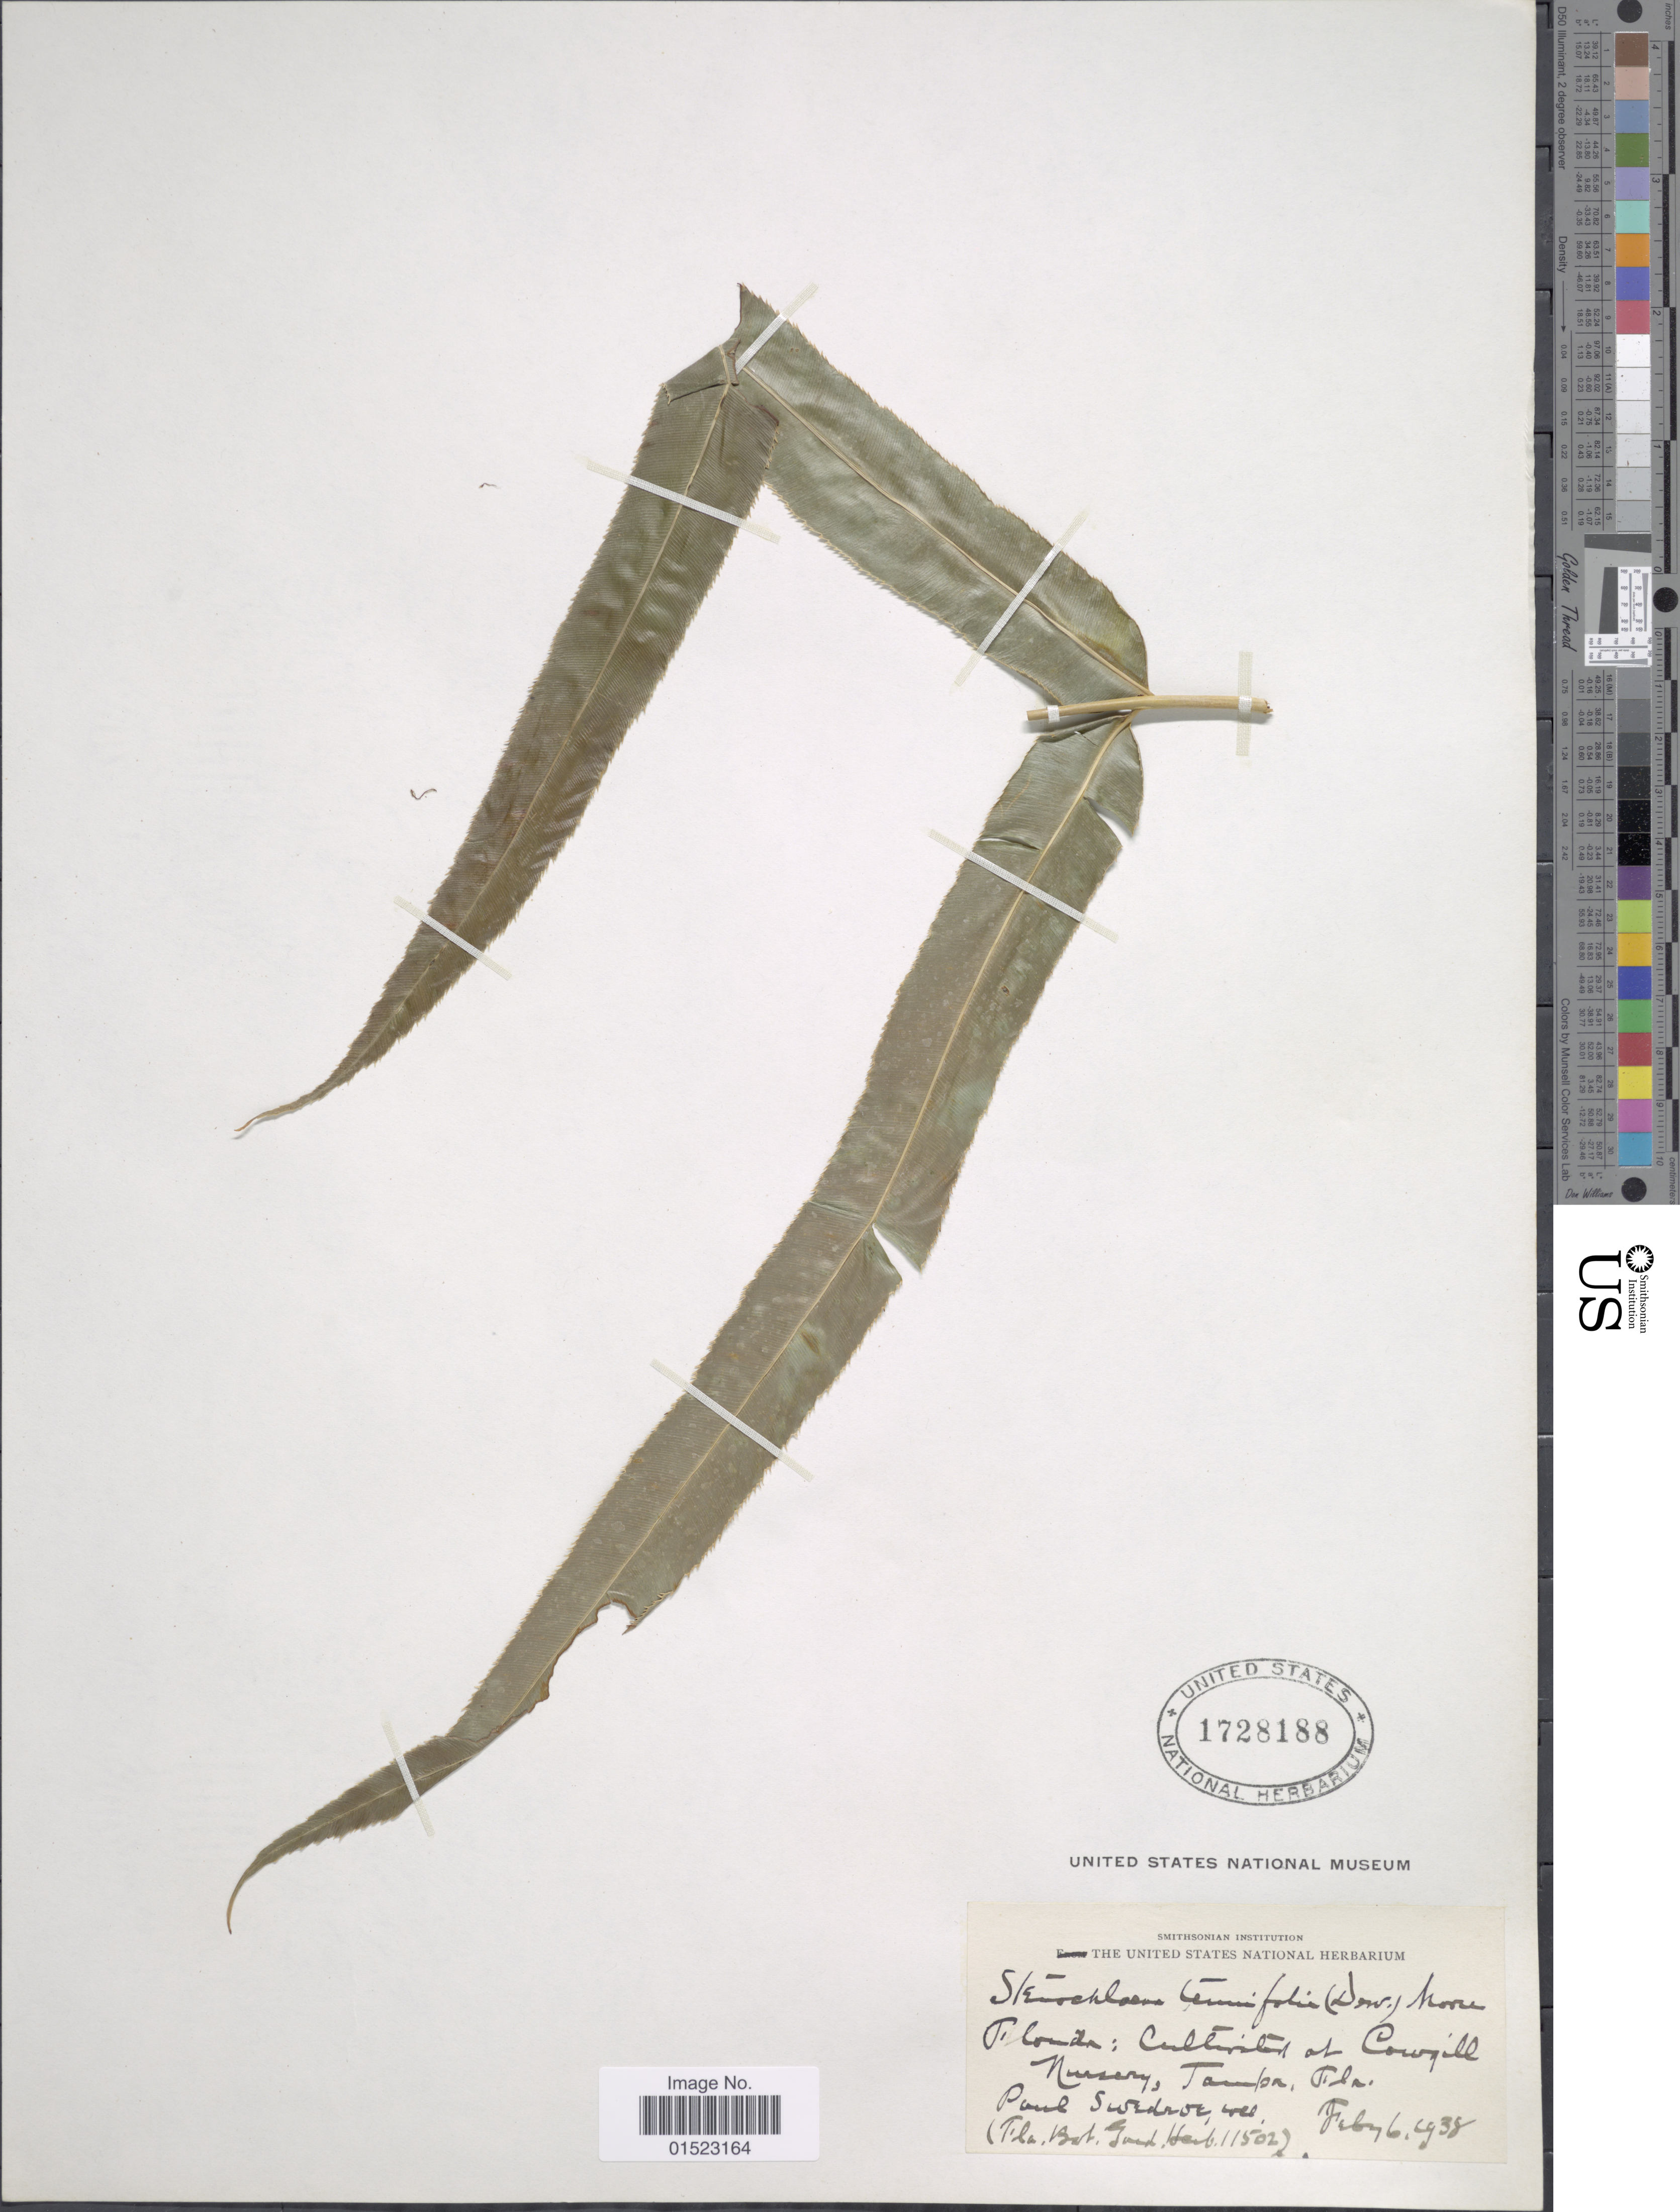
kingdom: Plantae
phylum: Tracheophyta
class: Polypodiopsida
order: Polypodiales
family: Blechnaceae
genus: Stenochlaena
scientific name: Stenochlaena tenuifolia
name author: (Desv.) T. Moore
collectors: P. Swedroe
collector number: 11502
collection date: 1938-02-06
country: United States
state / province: Florida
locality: Cowgill Nursery, Tampa.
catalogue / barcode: US 1728188